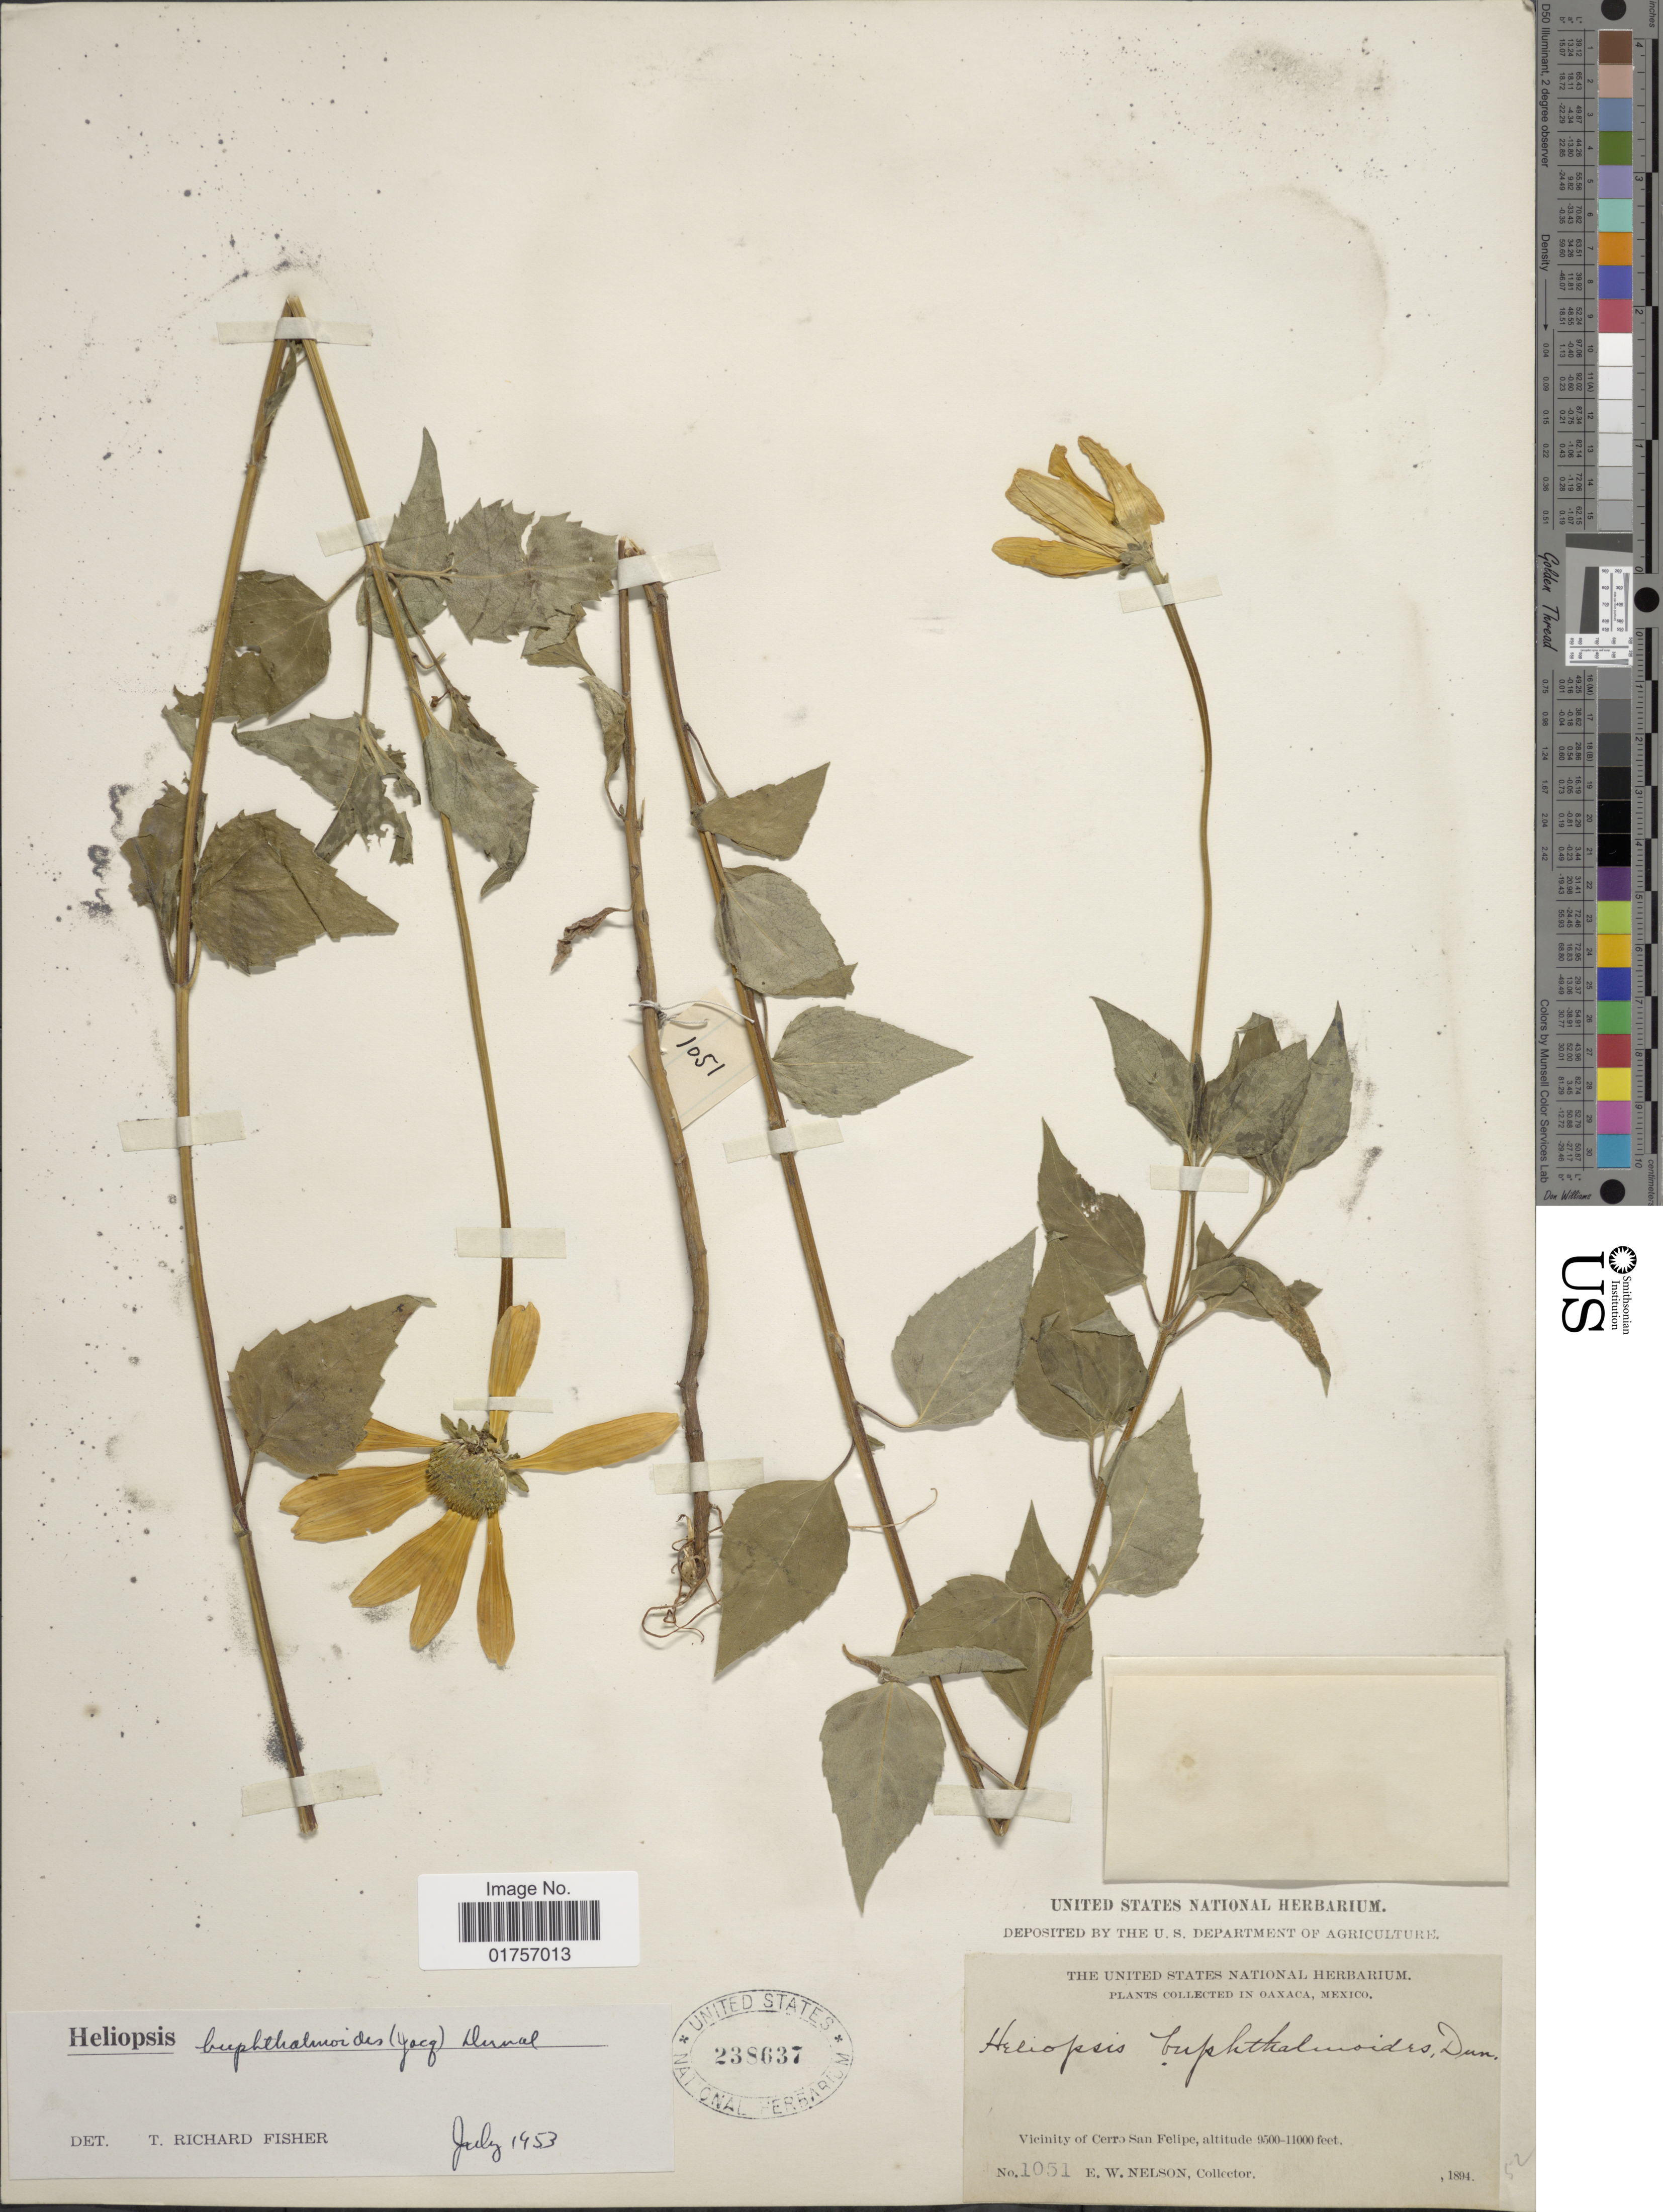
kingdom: Plantae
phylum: Tracheophyta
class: Magnoliopsida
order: Asterales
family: Asteraceae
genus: Heliopsis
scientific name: Heliopsis buphthalmoides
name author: (Jacq.) Dunal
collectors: E. W. Nelson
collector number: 1051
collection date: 1894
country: Mexico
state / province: Oaxaca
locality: Vicinity of Cerro San Felipe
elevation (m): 2896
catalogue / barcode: US 238637